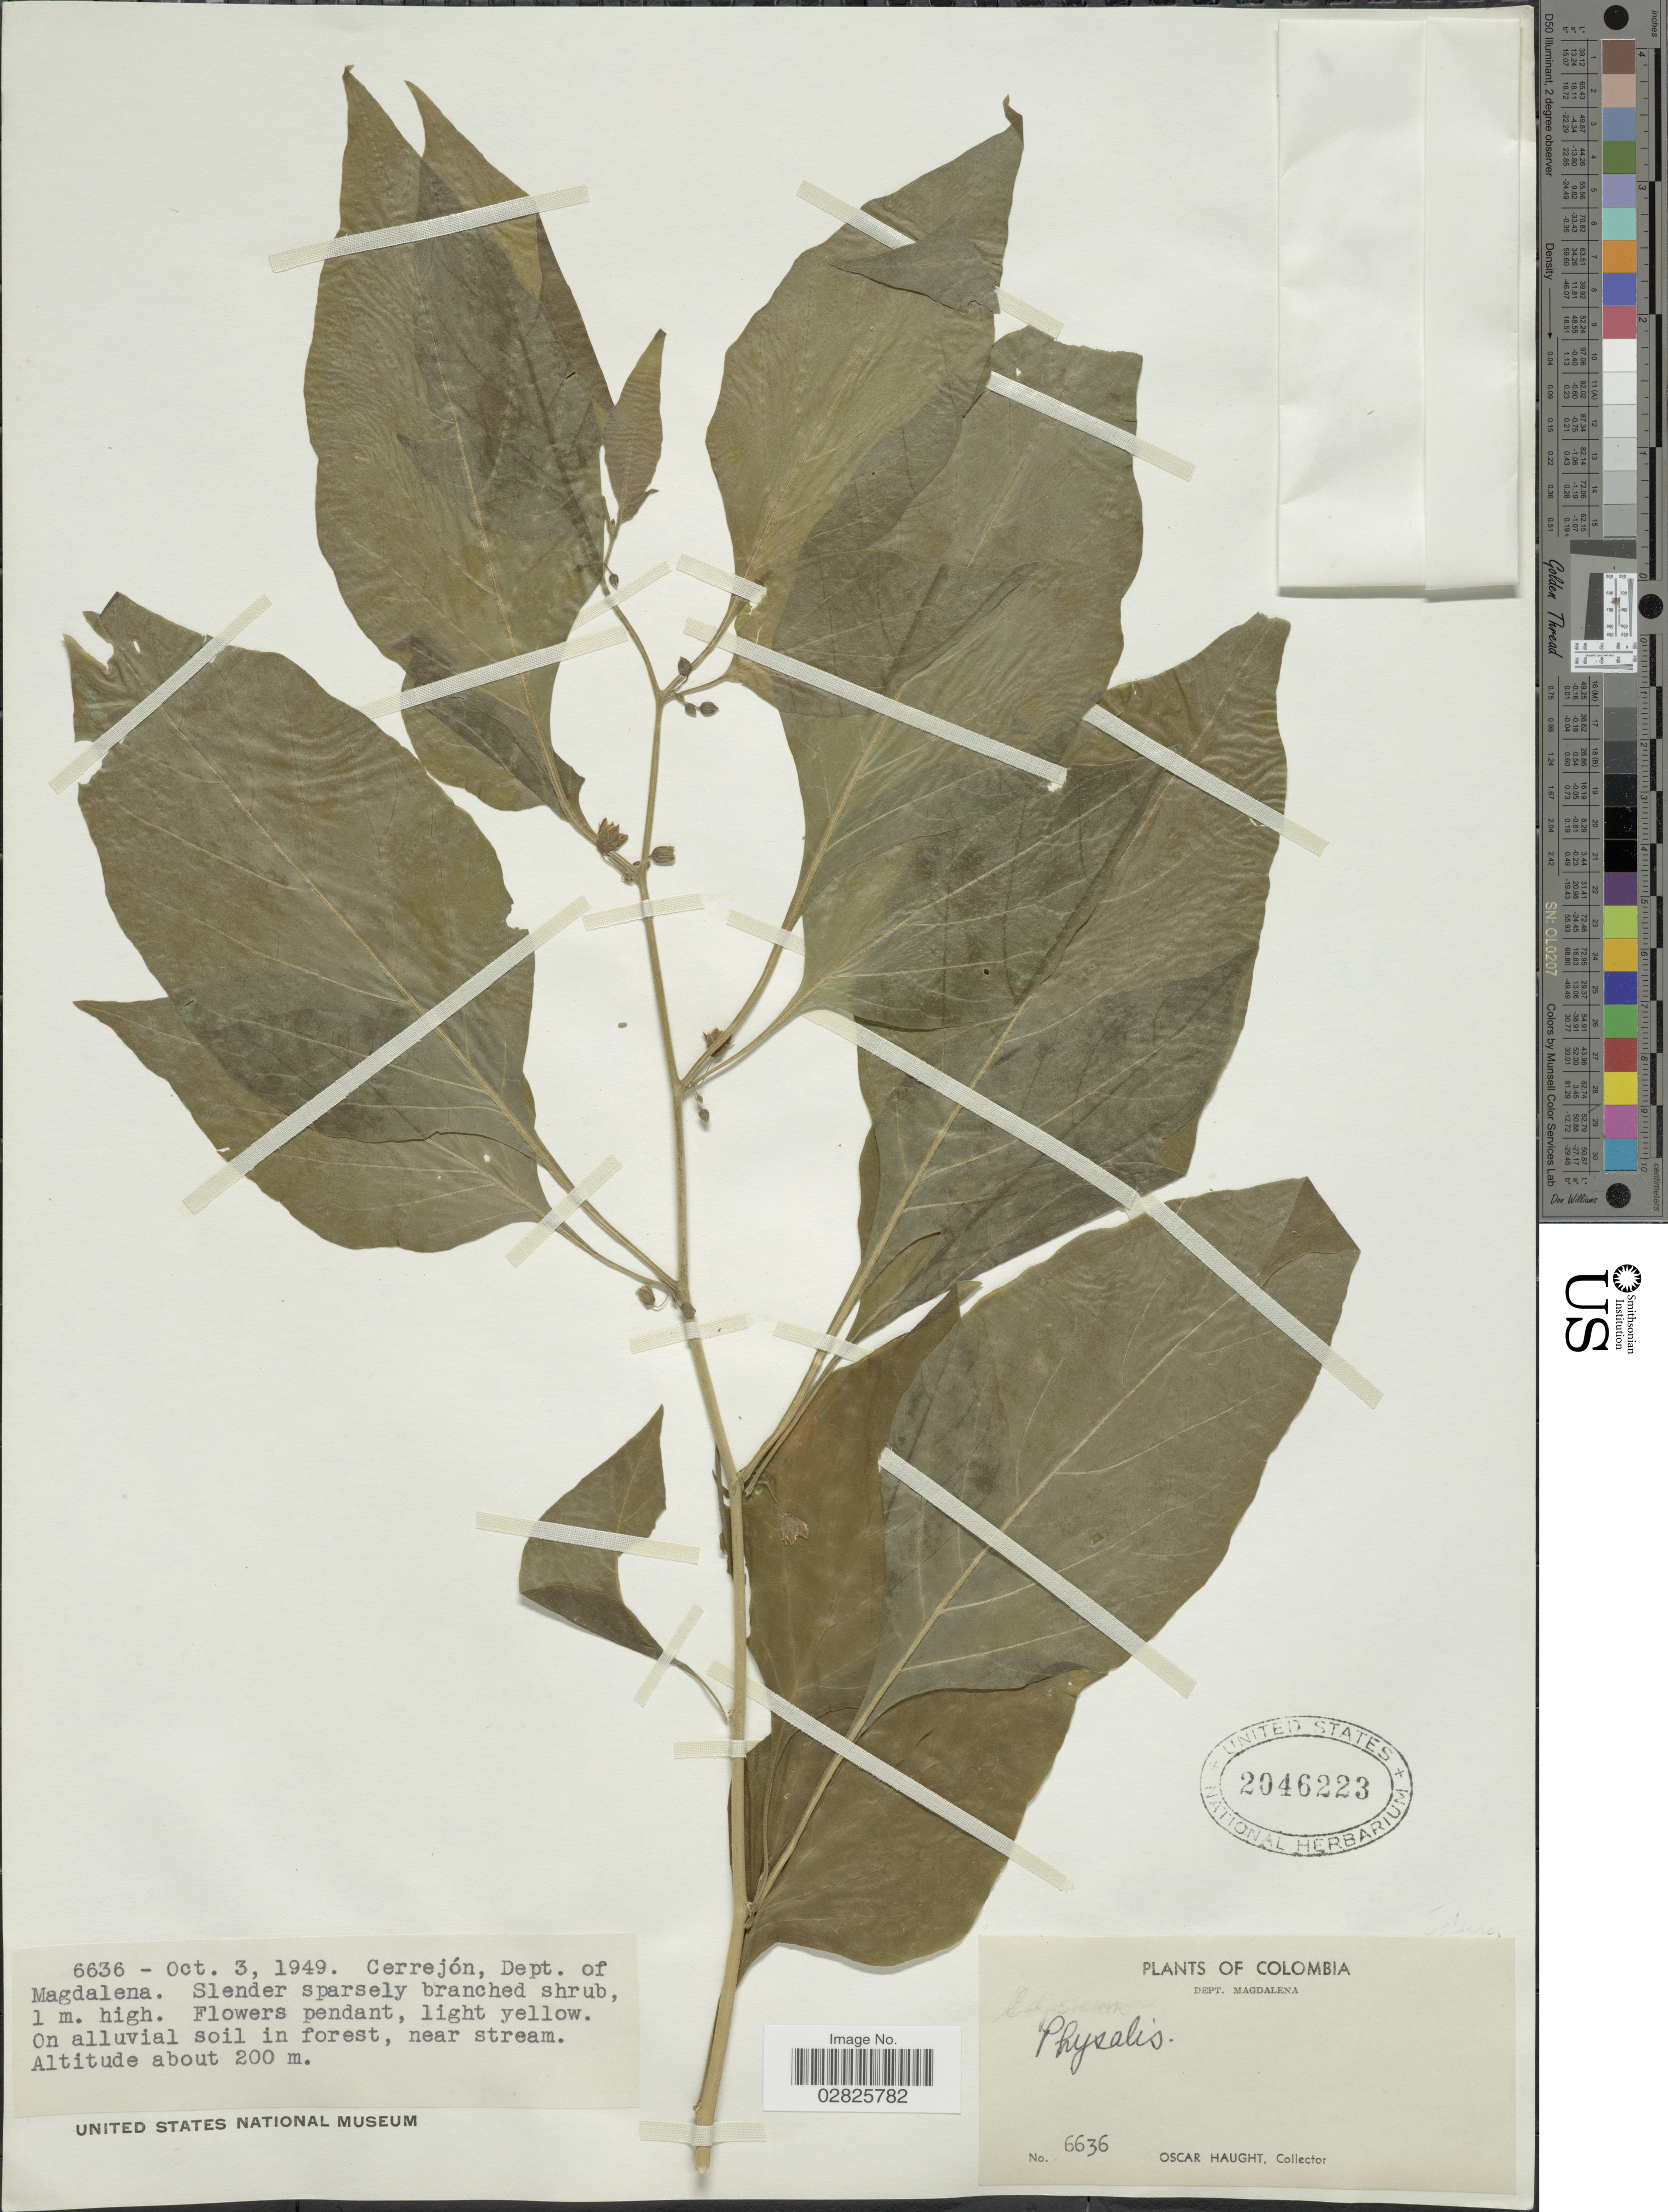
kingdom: Plantae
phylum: Tracheophyta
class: Magnoliopsida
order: Solanales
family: Solanaceae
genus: Physalis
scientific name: Physalis sp.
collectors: O. Haught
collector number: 6636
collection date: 1949-10-03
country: Colombia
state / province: Magdalena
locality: Cerrejón, Dept. of Magdalena.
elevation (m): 200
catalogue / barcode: US 2046223